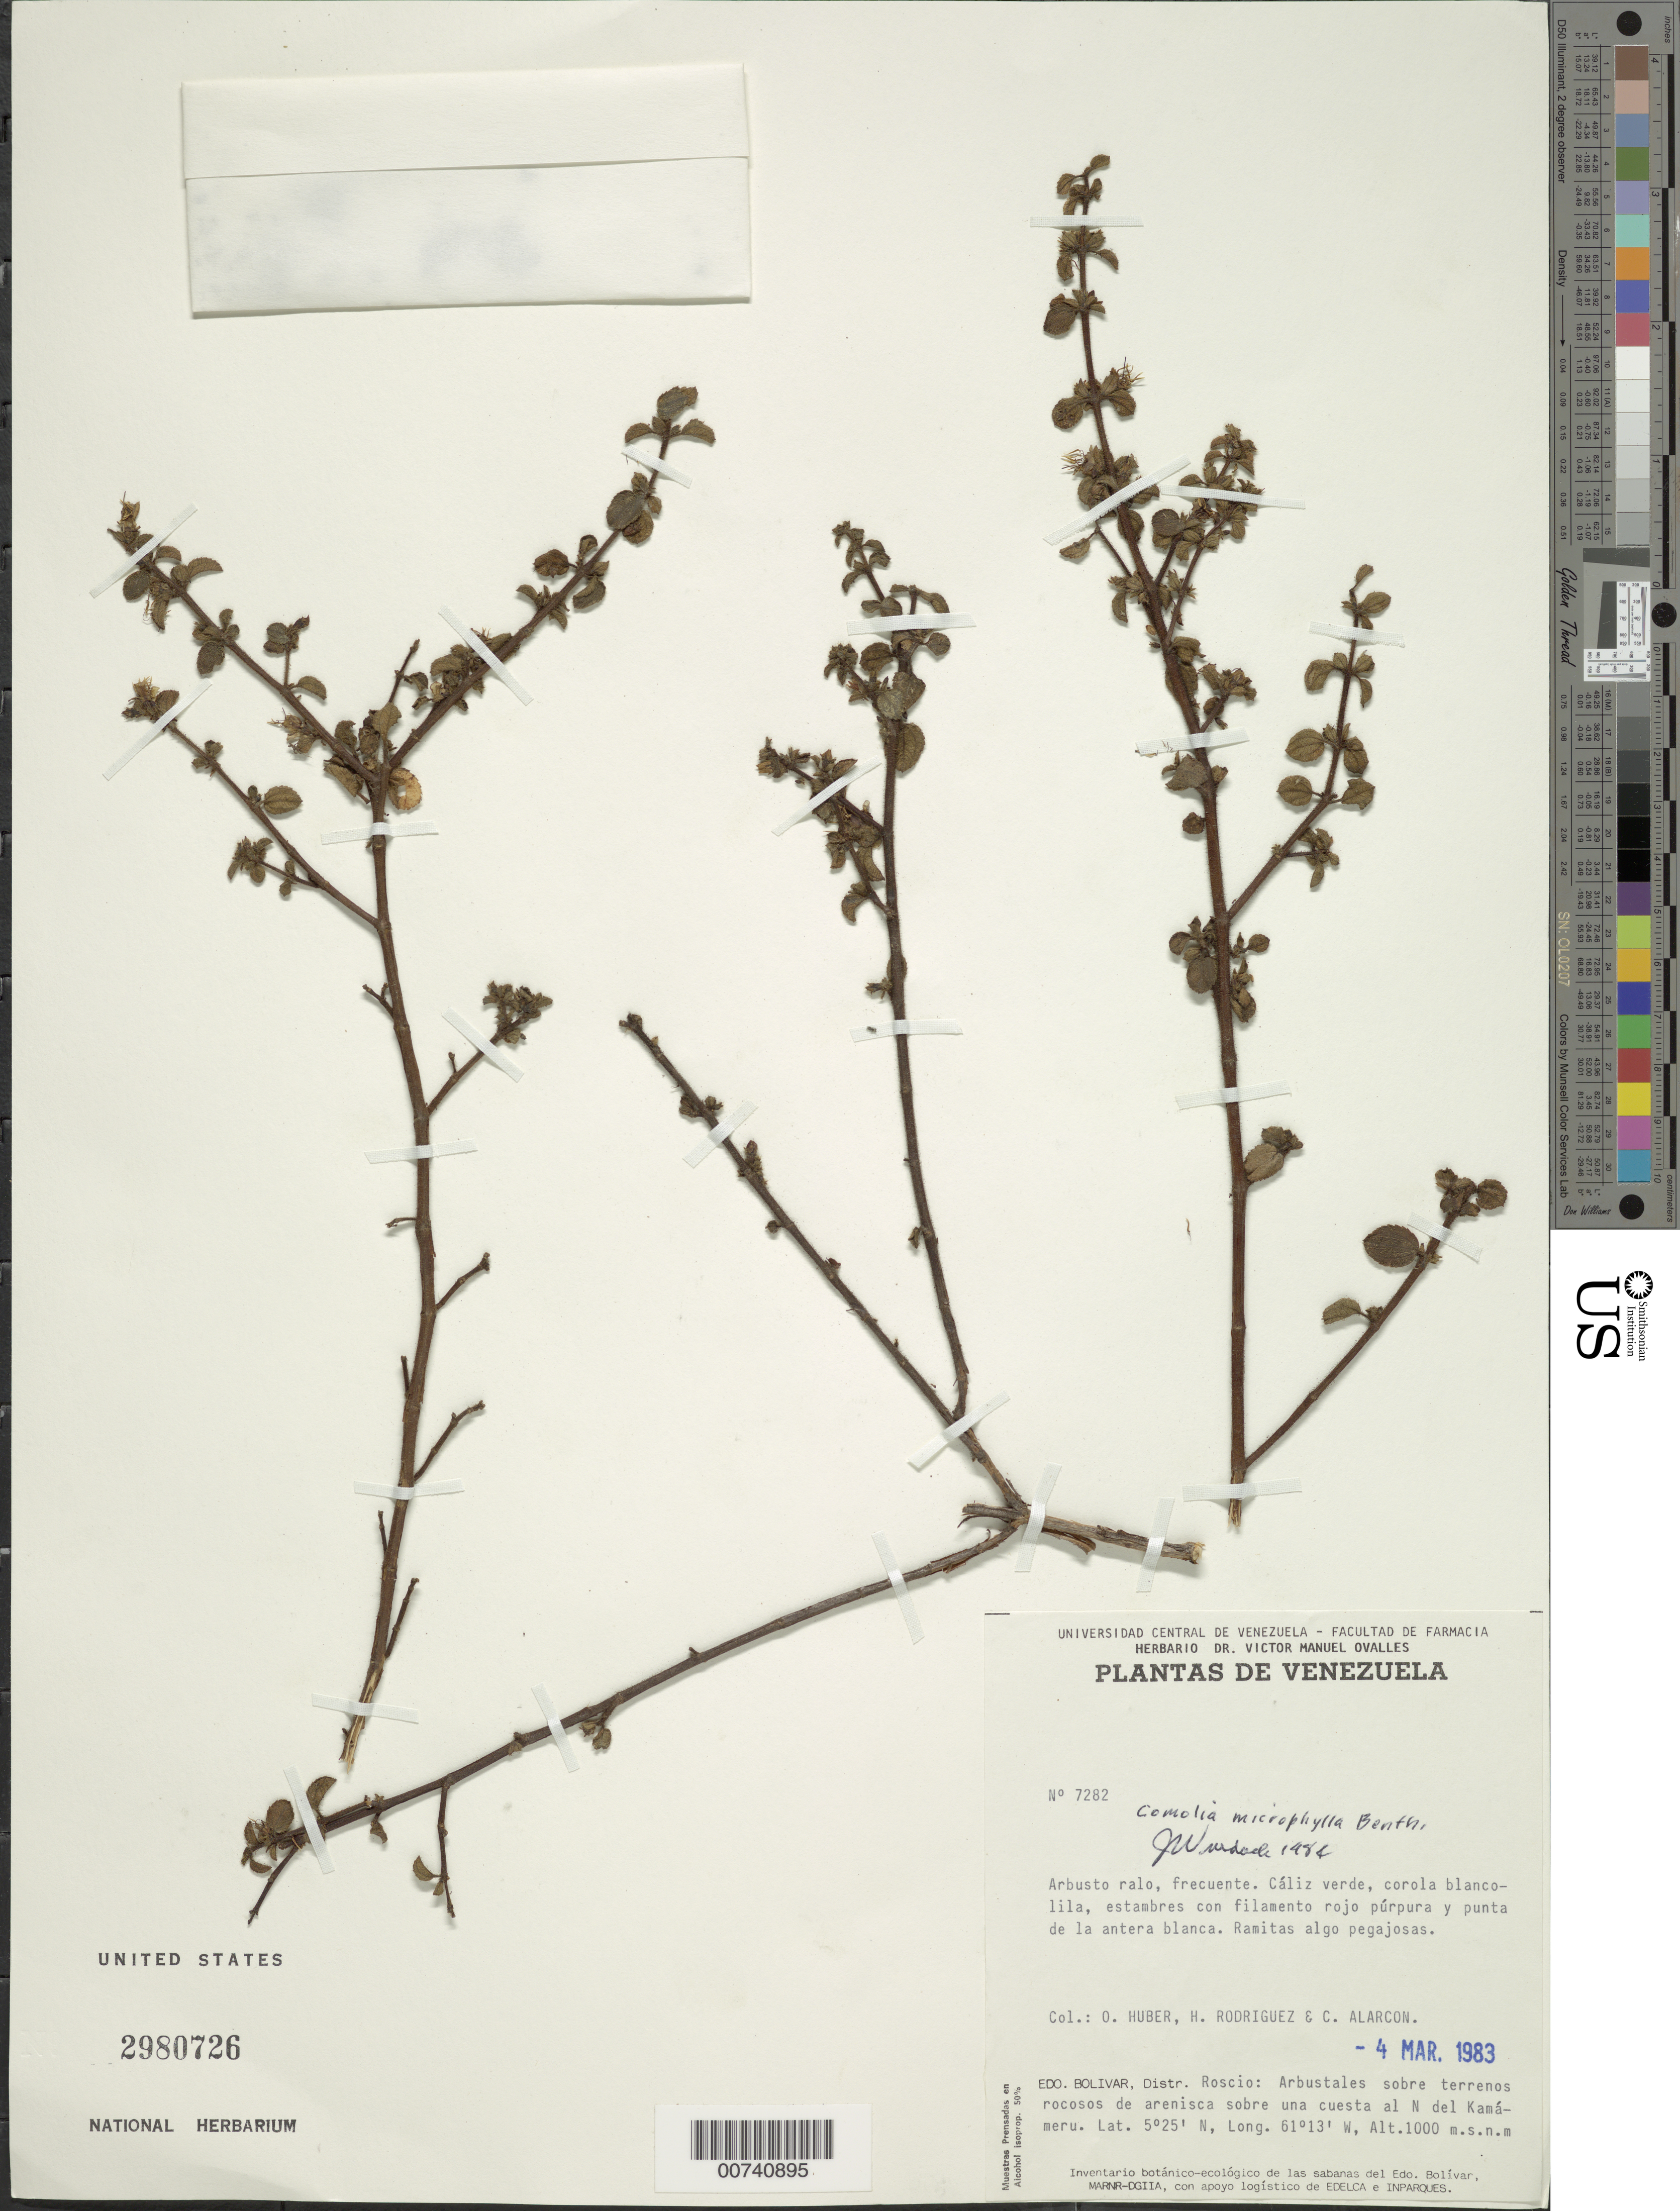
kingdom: Plantae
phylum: Tracheophyta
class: Magnoliopsida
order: Myrtales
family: Melastomataceae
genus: Comolia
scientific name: Comolia microphylla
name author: Benth.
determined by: Wurdack, John J., (US), US (UNITED STATES)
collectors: O. Huber, H. Rodriguez & C. Alarcon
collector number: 7282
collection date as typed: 4-Mar-83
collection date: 1983-03-04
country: Venezuela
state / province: Bolívar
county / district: Roscio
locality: Kamá-meru, N of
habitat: Arbustales sobre terrenos rocosos de arenisca sobre una cuesta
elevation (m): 1000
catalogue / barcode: US 2980726